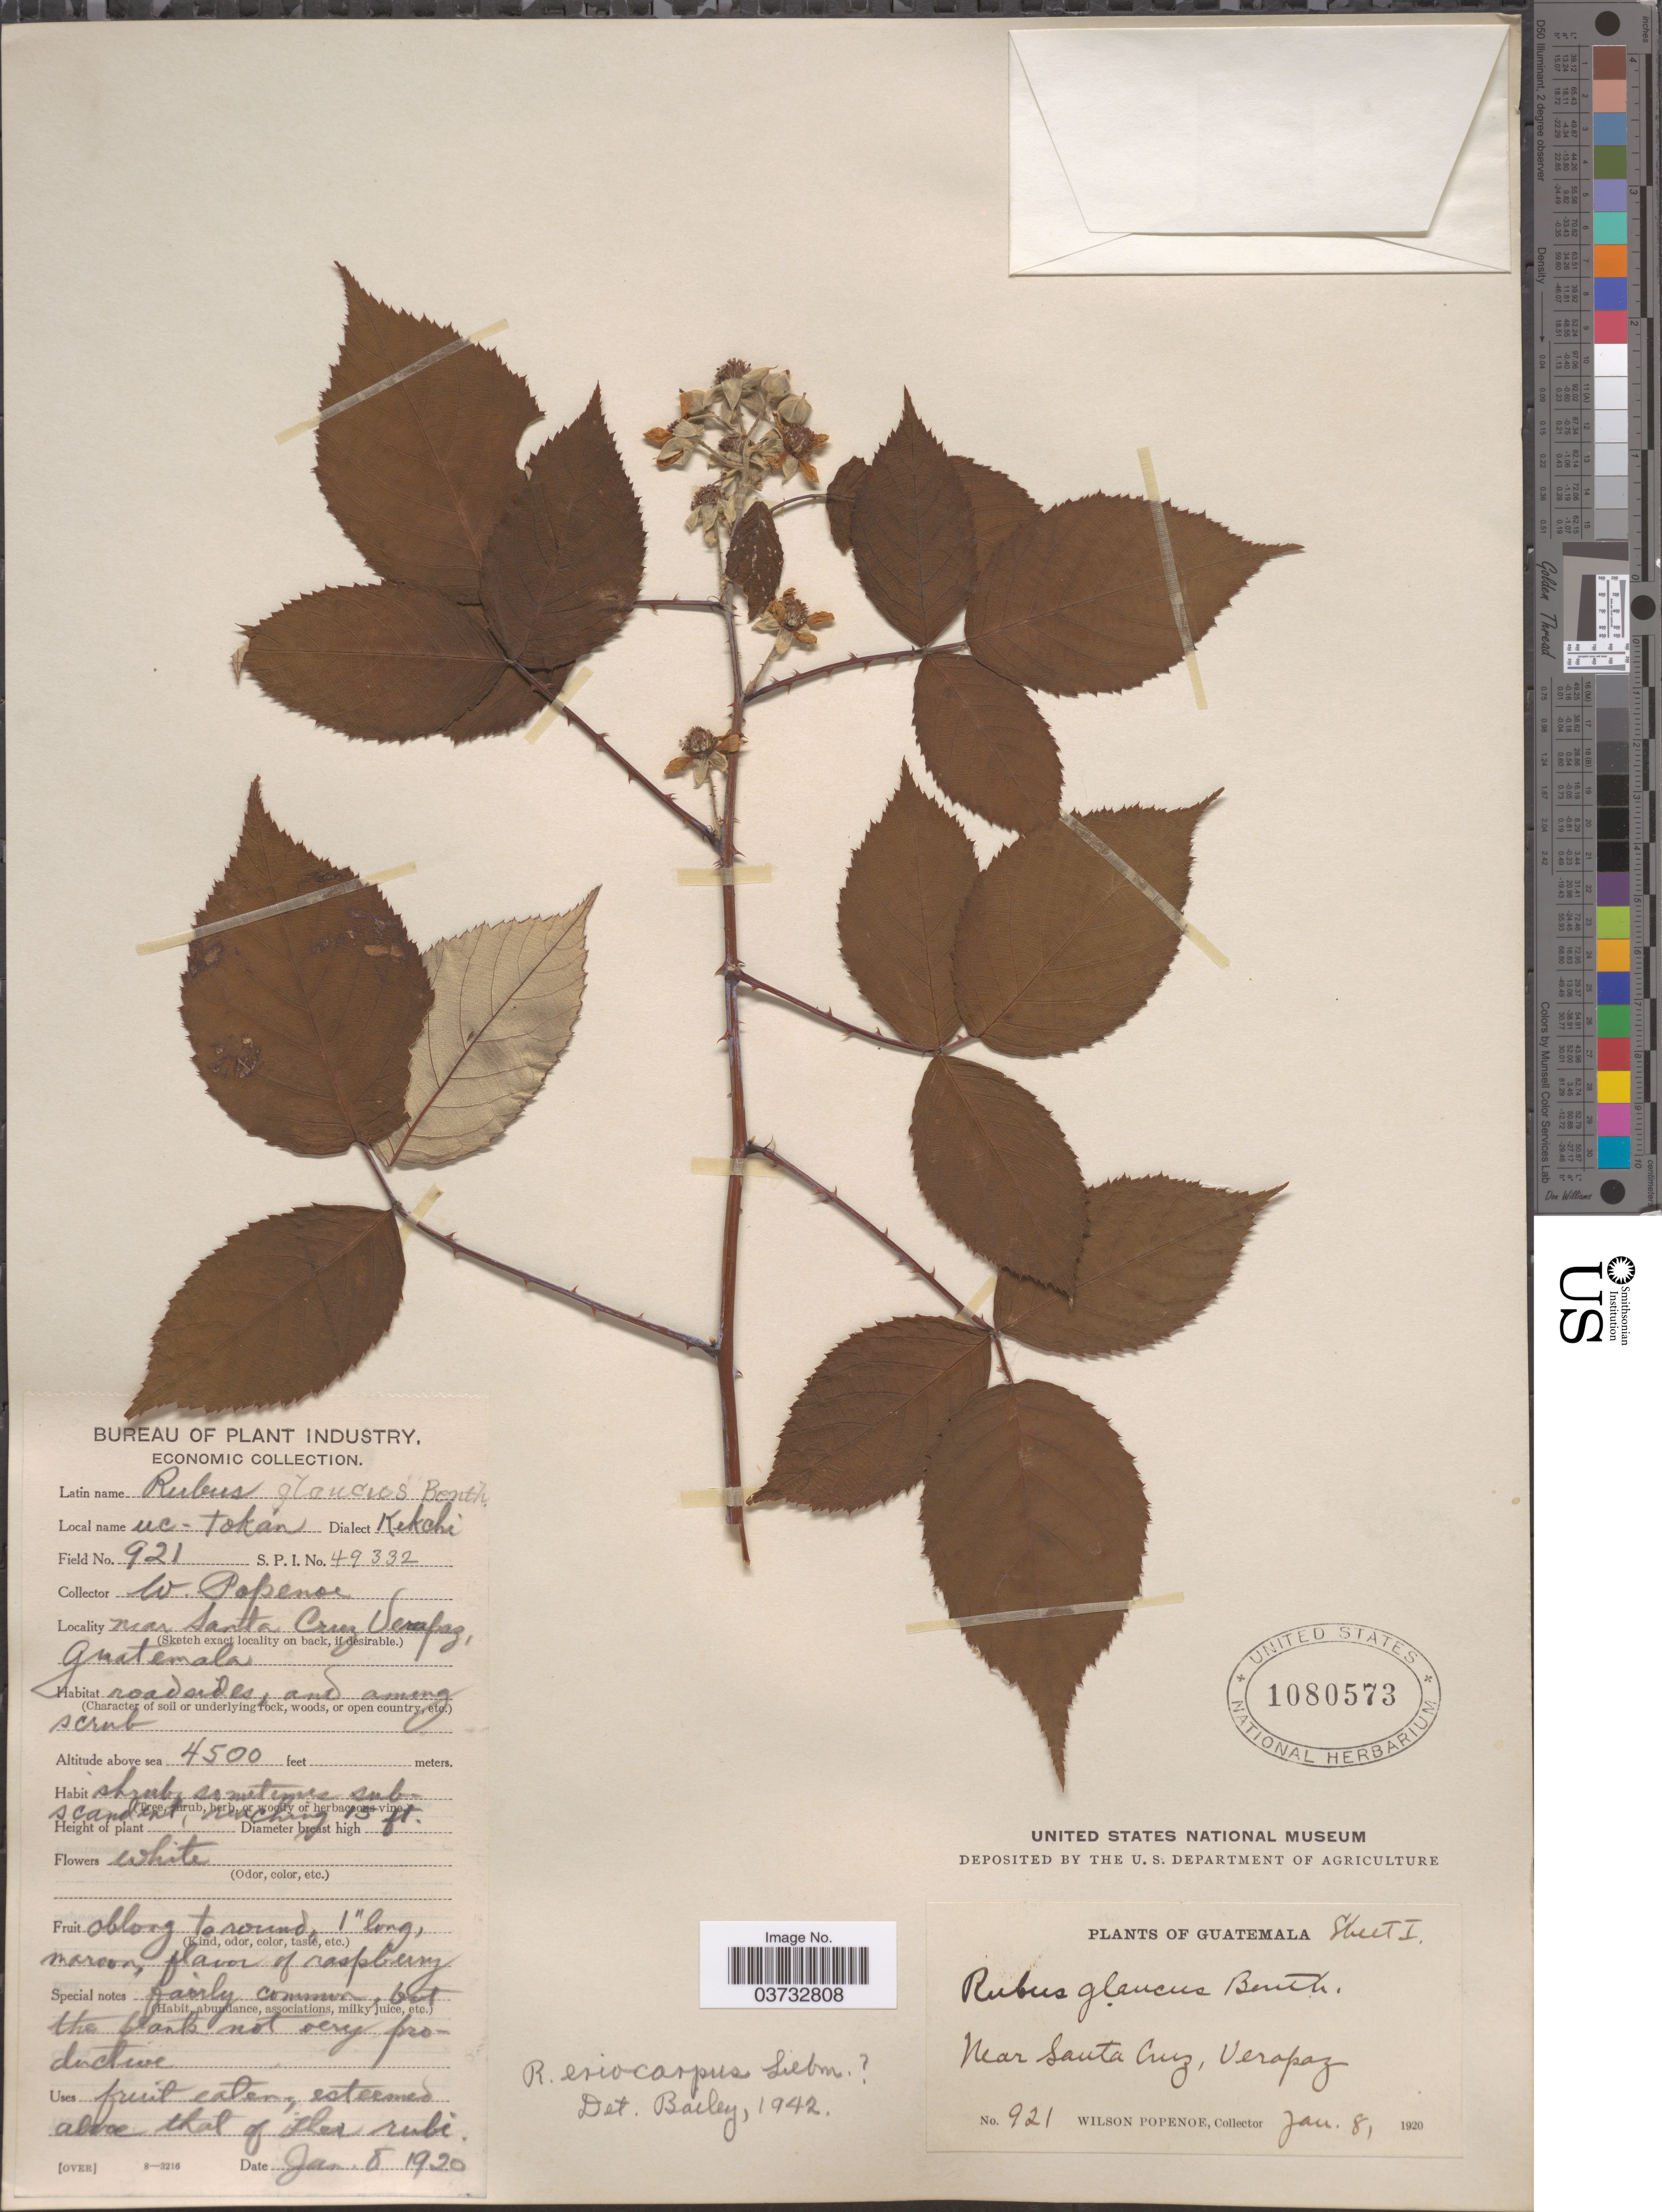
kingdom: Plantae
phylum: Tracheophyta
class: Magnoliopsida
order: Rosales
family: Rosaceae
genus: Rubus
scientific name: Rubus eriocarpus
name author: Liebm.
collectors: F. Popenoe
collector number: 921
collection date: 1920-01-08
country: Guatemala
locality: Near Santa Cruz, Verapaz.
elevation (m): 1372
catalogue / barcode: US 1080573